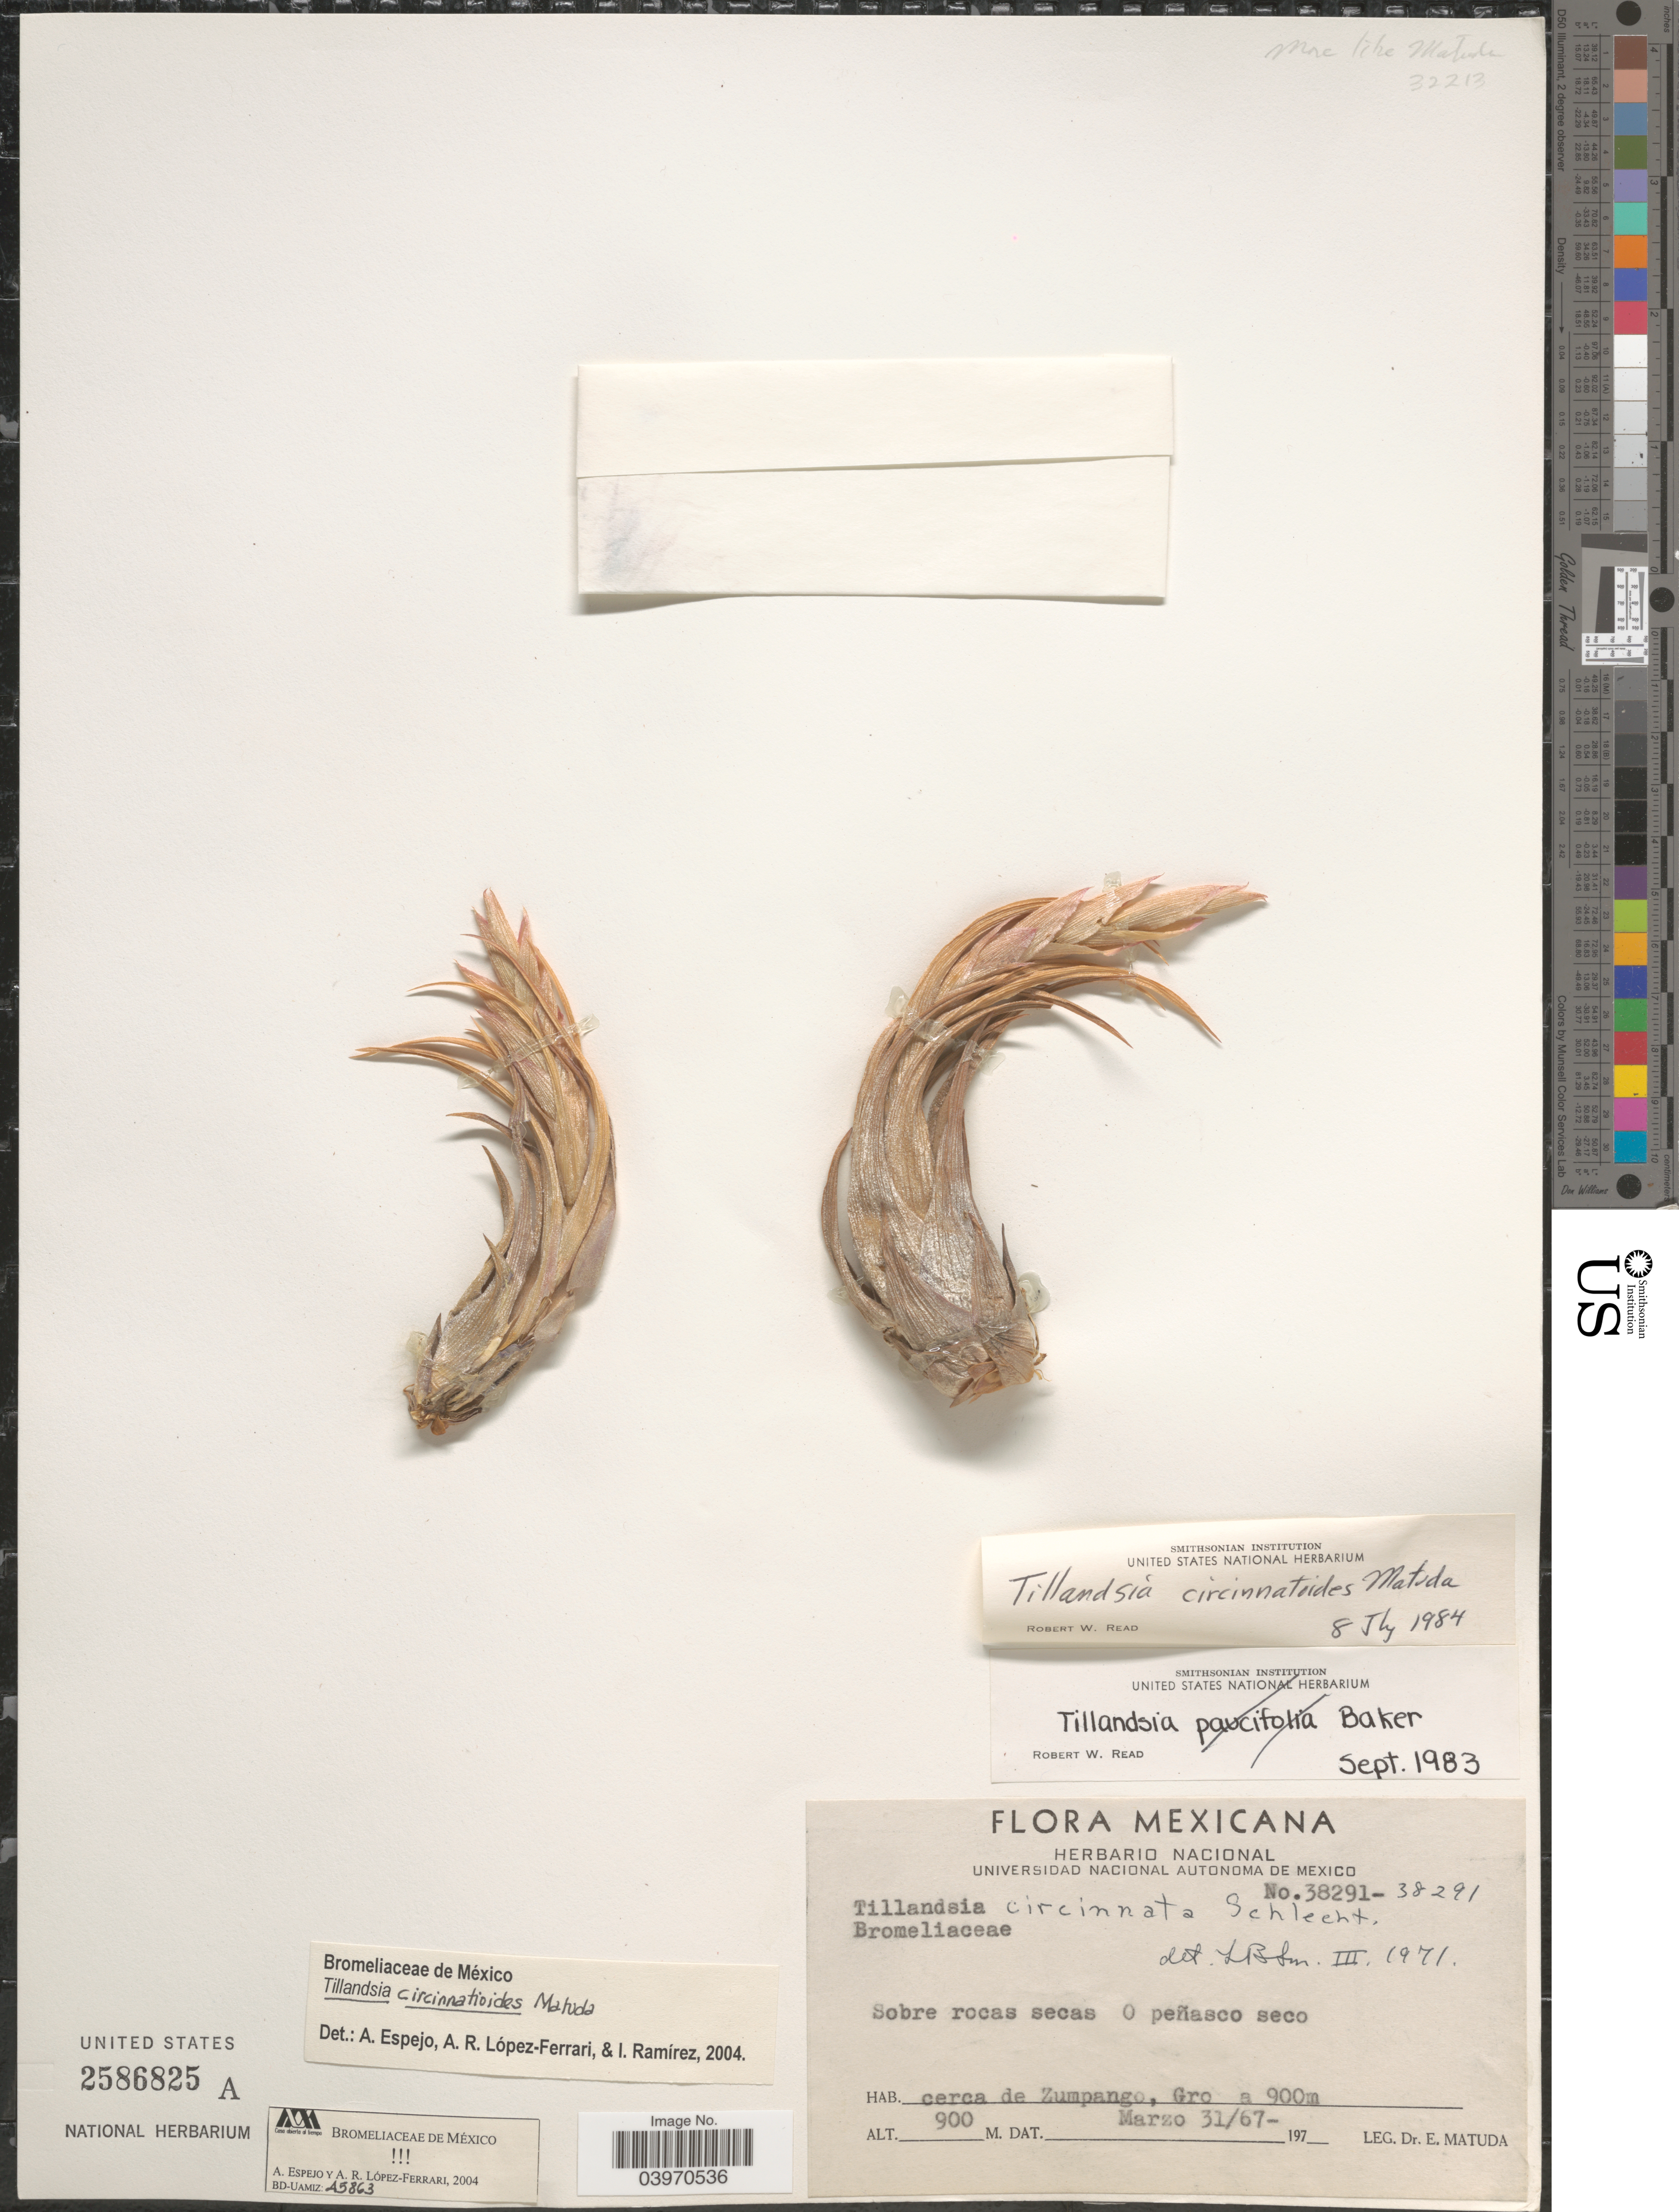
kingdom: Plantae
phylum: Tracheophyta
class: Liliopsida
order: Poales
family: Bromeliaceae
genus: Tillandsia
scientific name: Tillandsia circinnatoides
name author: Matuda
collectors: E. Matuda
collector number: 38291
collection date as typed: Transcribed d/m/y: 31/3/67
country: Mexico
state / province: Guerrero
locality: Cerca de Zumpango.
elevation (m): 900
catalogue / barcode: US 2586825A